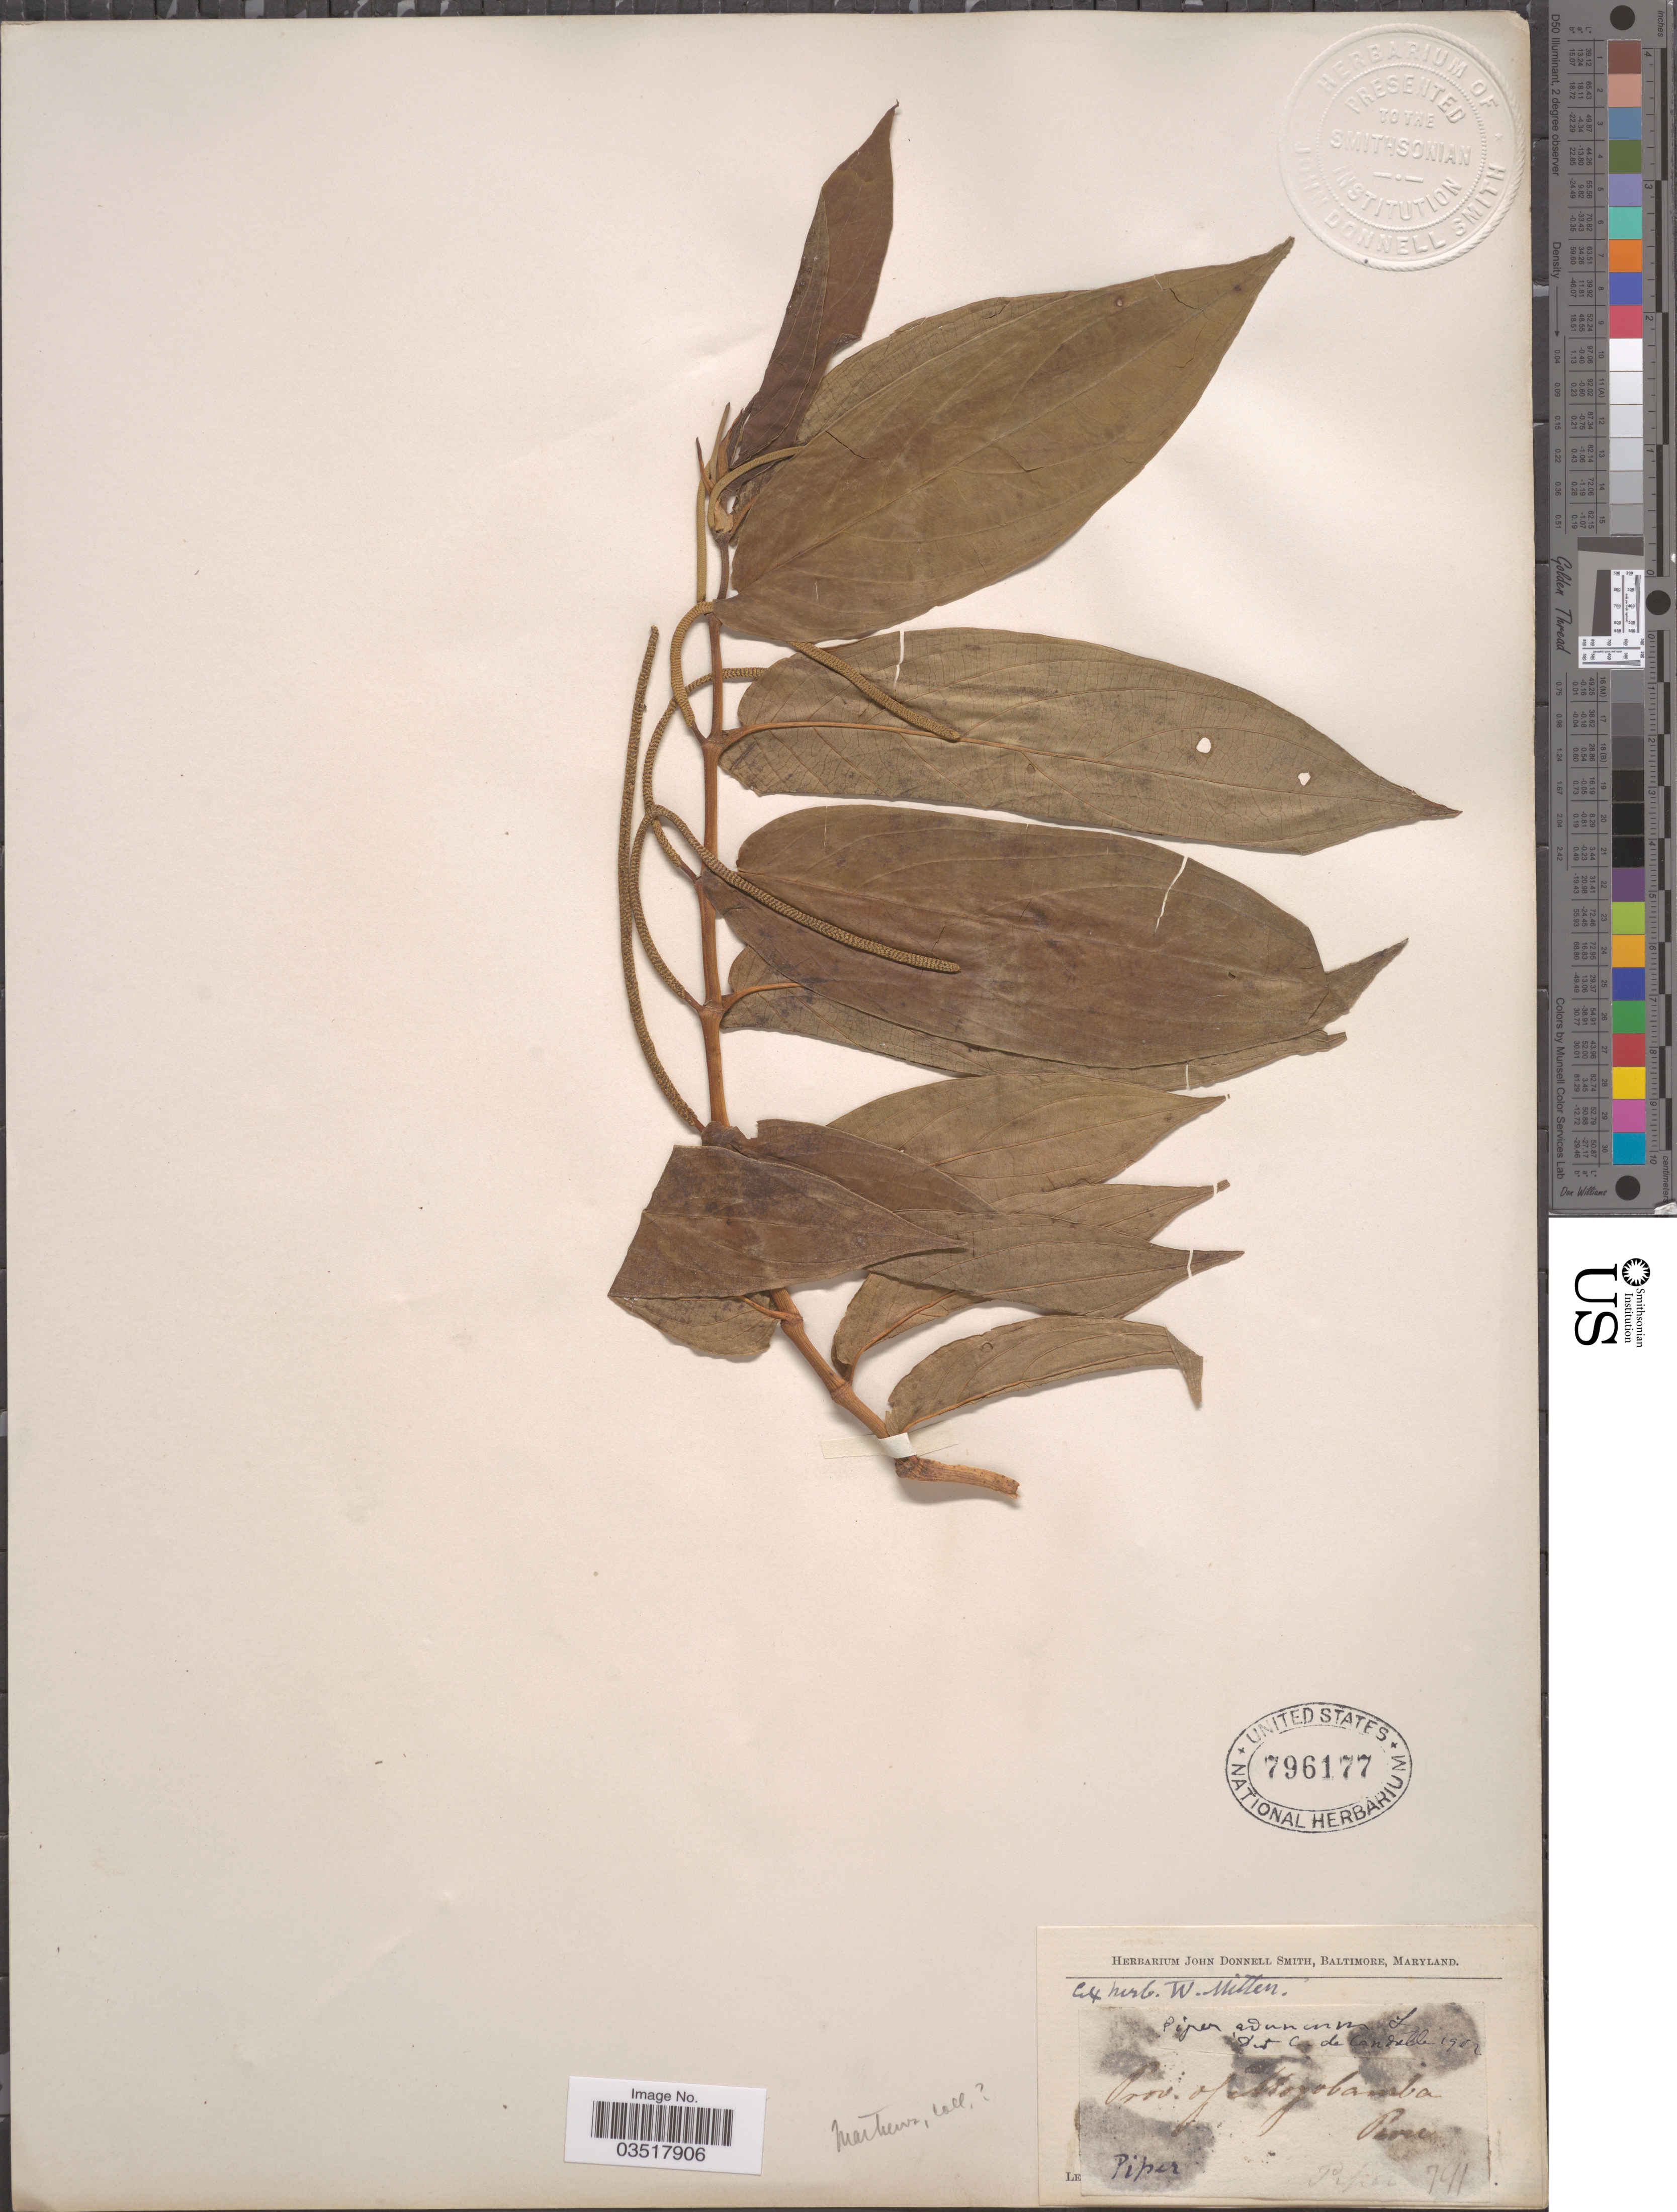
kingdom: Plantae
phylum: Tracheophyta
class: Magnoliopsida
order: Piperales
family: Piperaceae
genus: Piper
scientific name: Piper aduncum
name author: L.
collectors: -- Martinez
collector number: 791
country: Peru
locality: Prov. of Moyobamba.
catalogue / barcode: US 796177